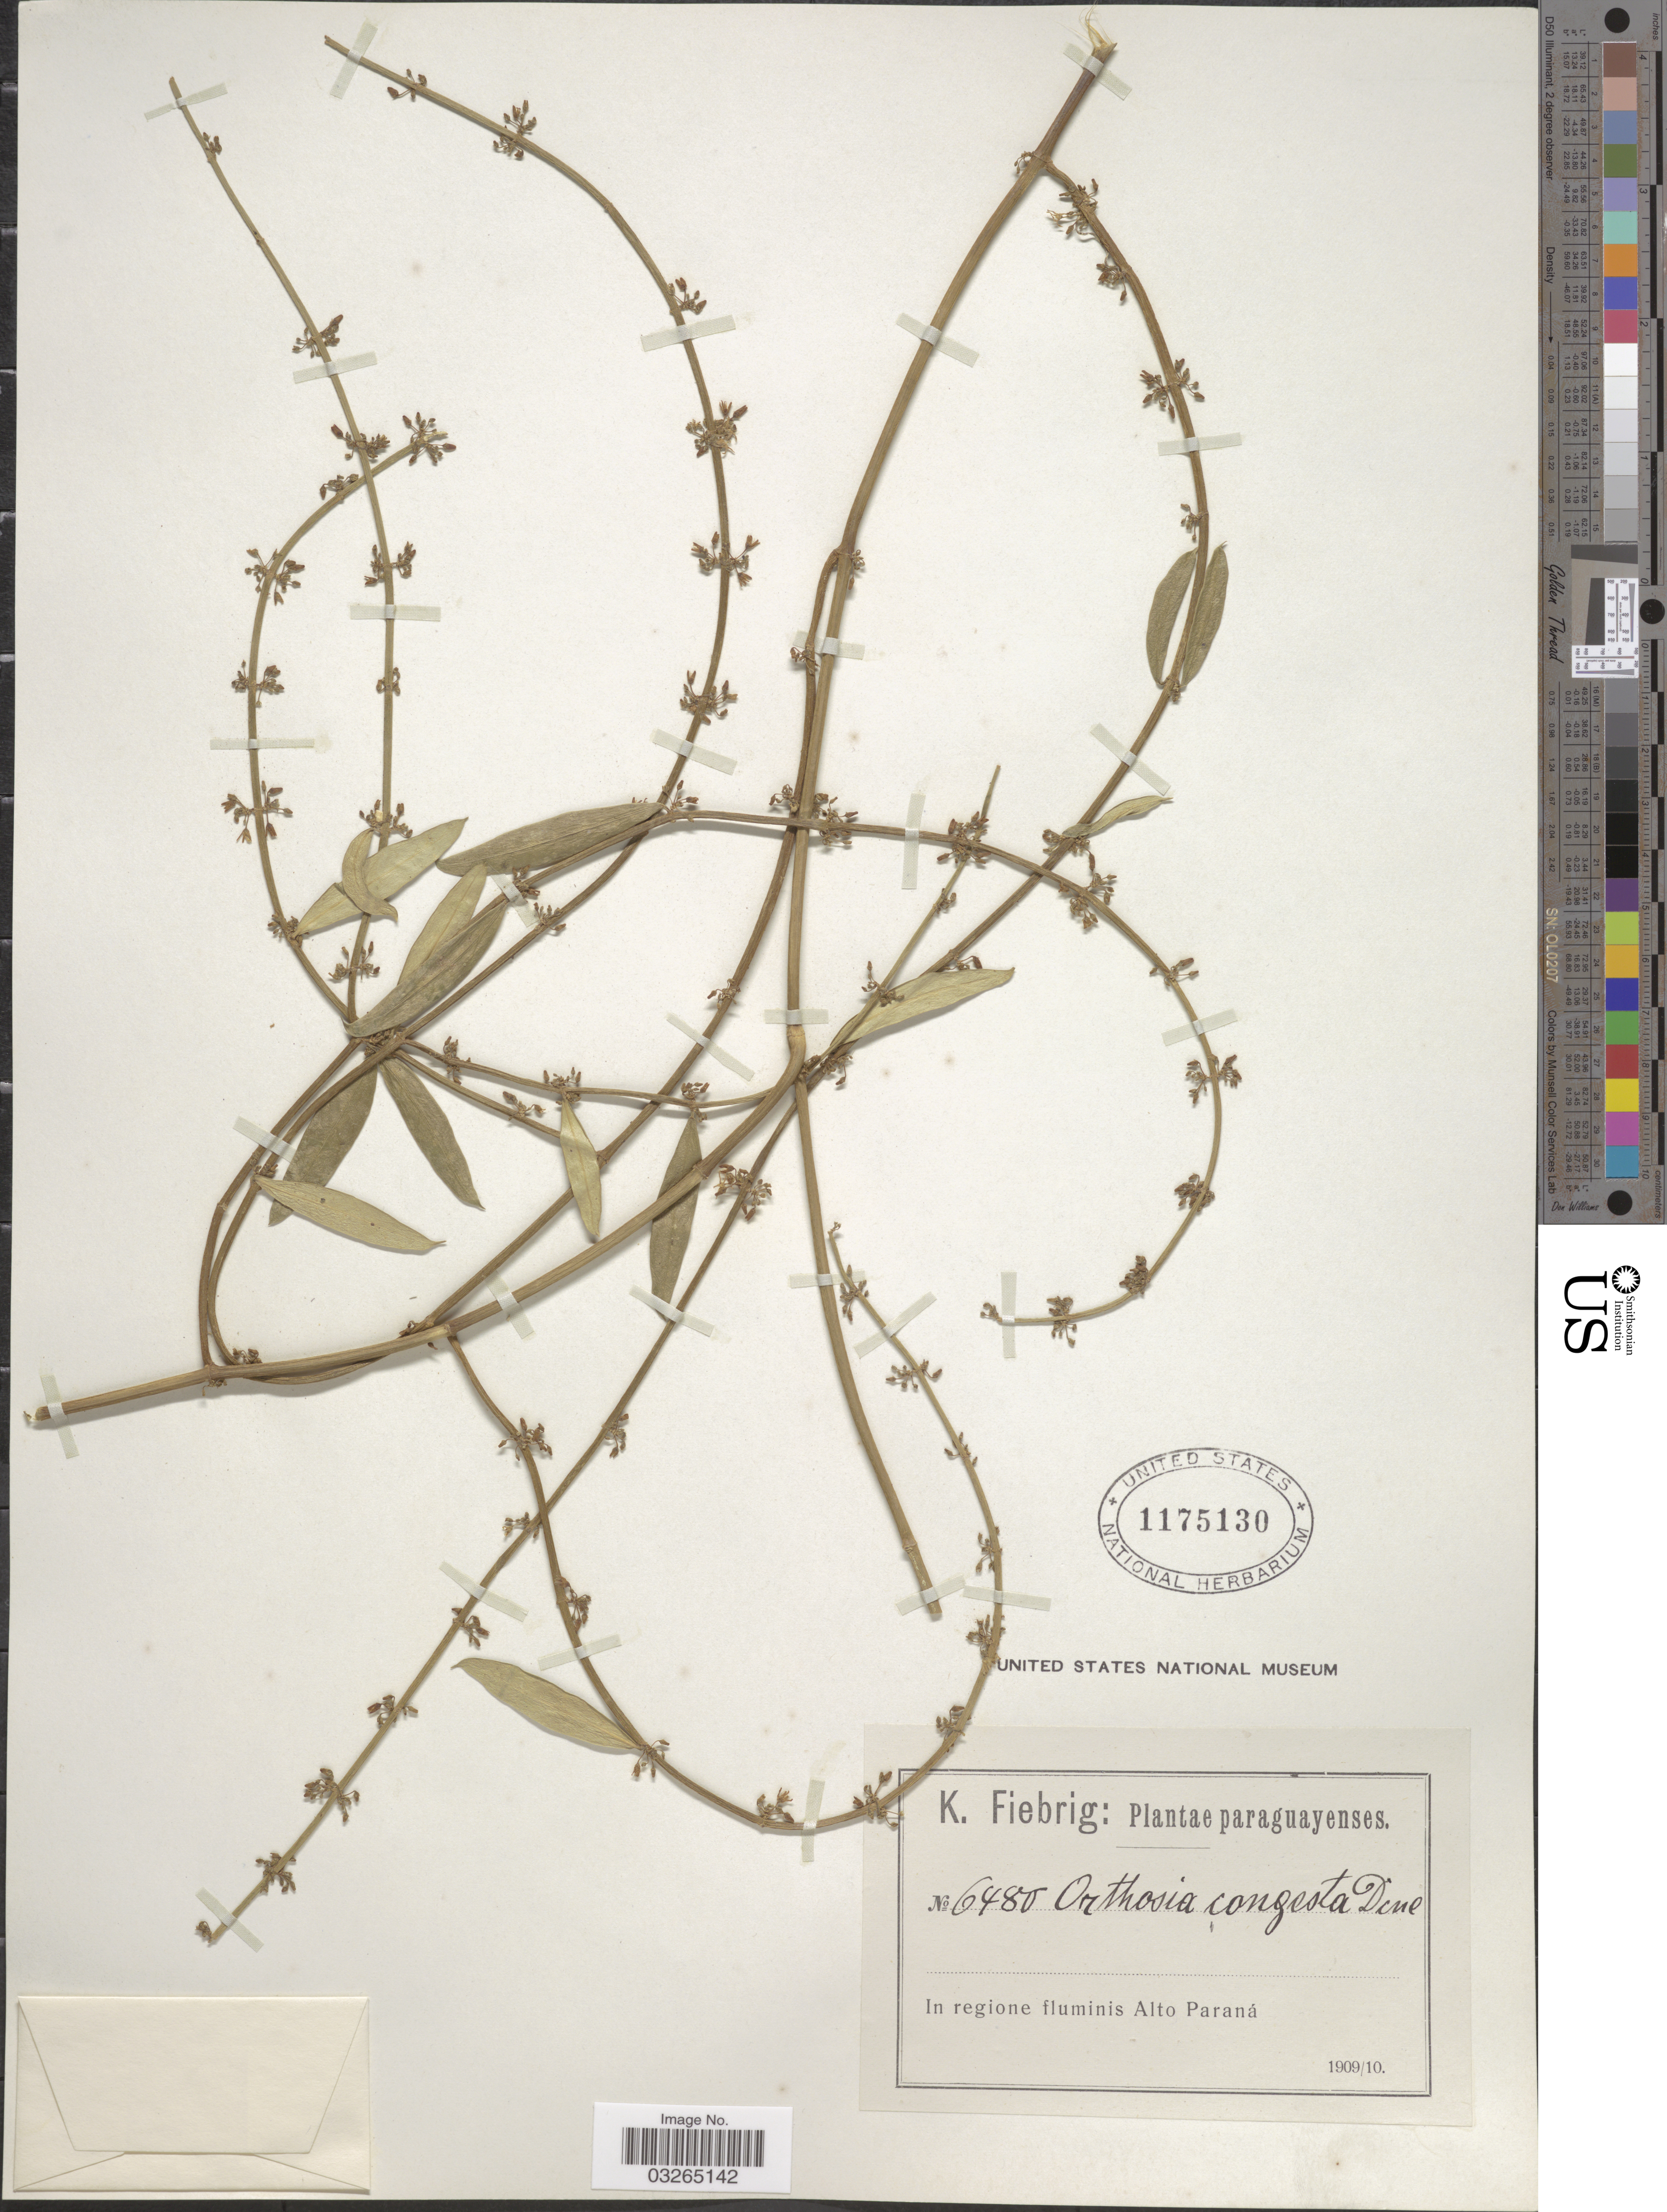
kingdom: Plantae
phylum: Tracheophyta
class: Magnoliopsida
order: Gentianales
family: Apocynaceae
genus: Orthosia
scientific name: Orthosia congesta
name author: (Vell.) Decne.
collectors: K. Fiebrig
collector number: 6480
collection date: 1909/1910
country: Paraguay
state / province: Alto Parana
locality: In regione fluminis Alto Paraná.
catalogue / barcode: US 1175130